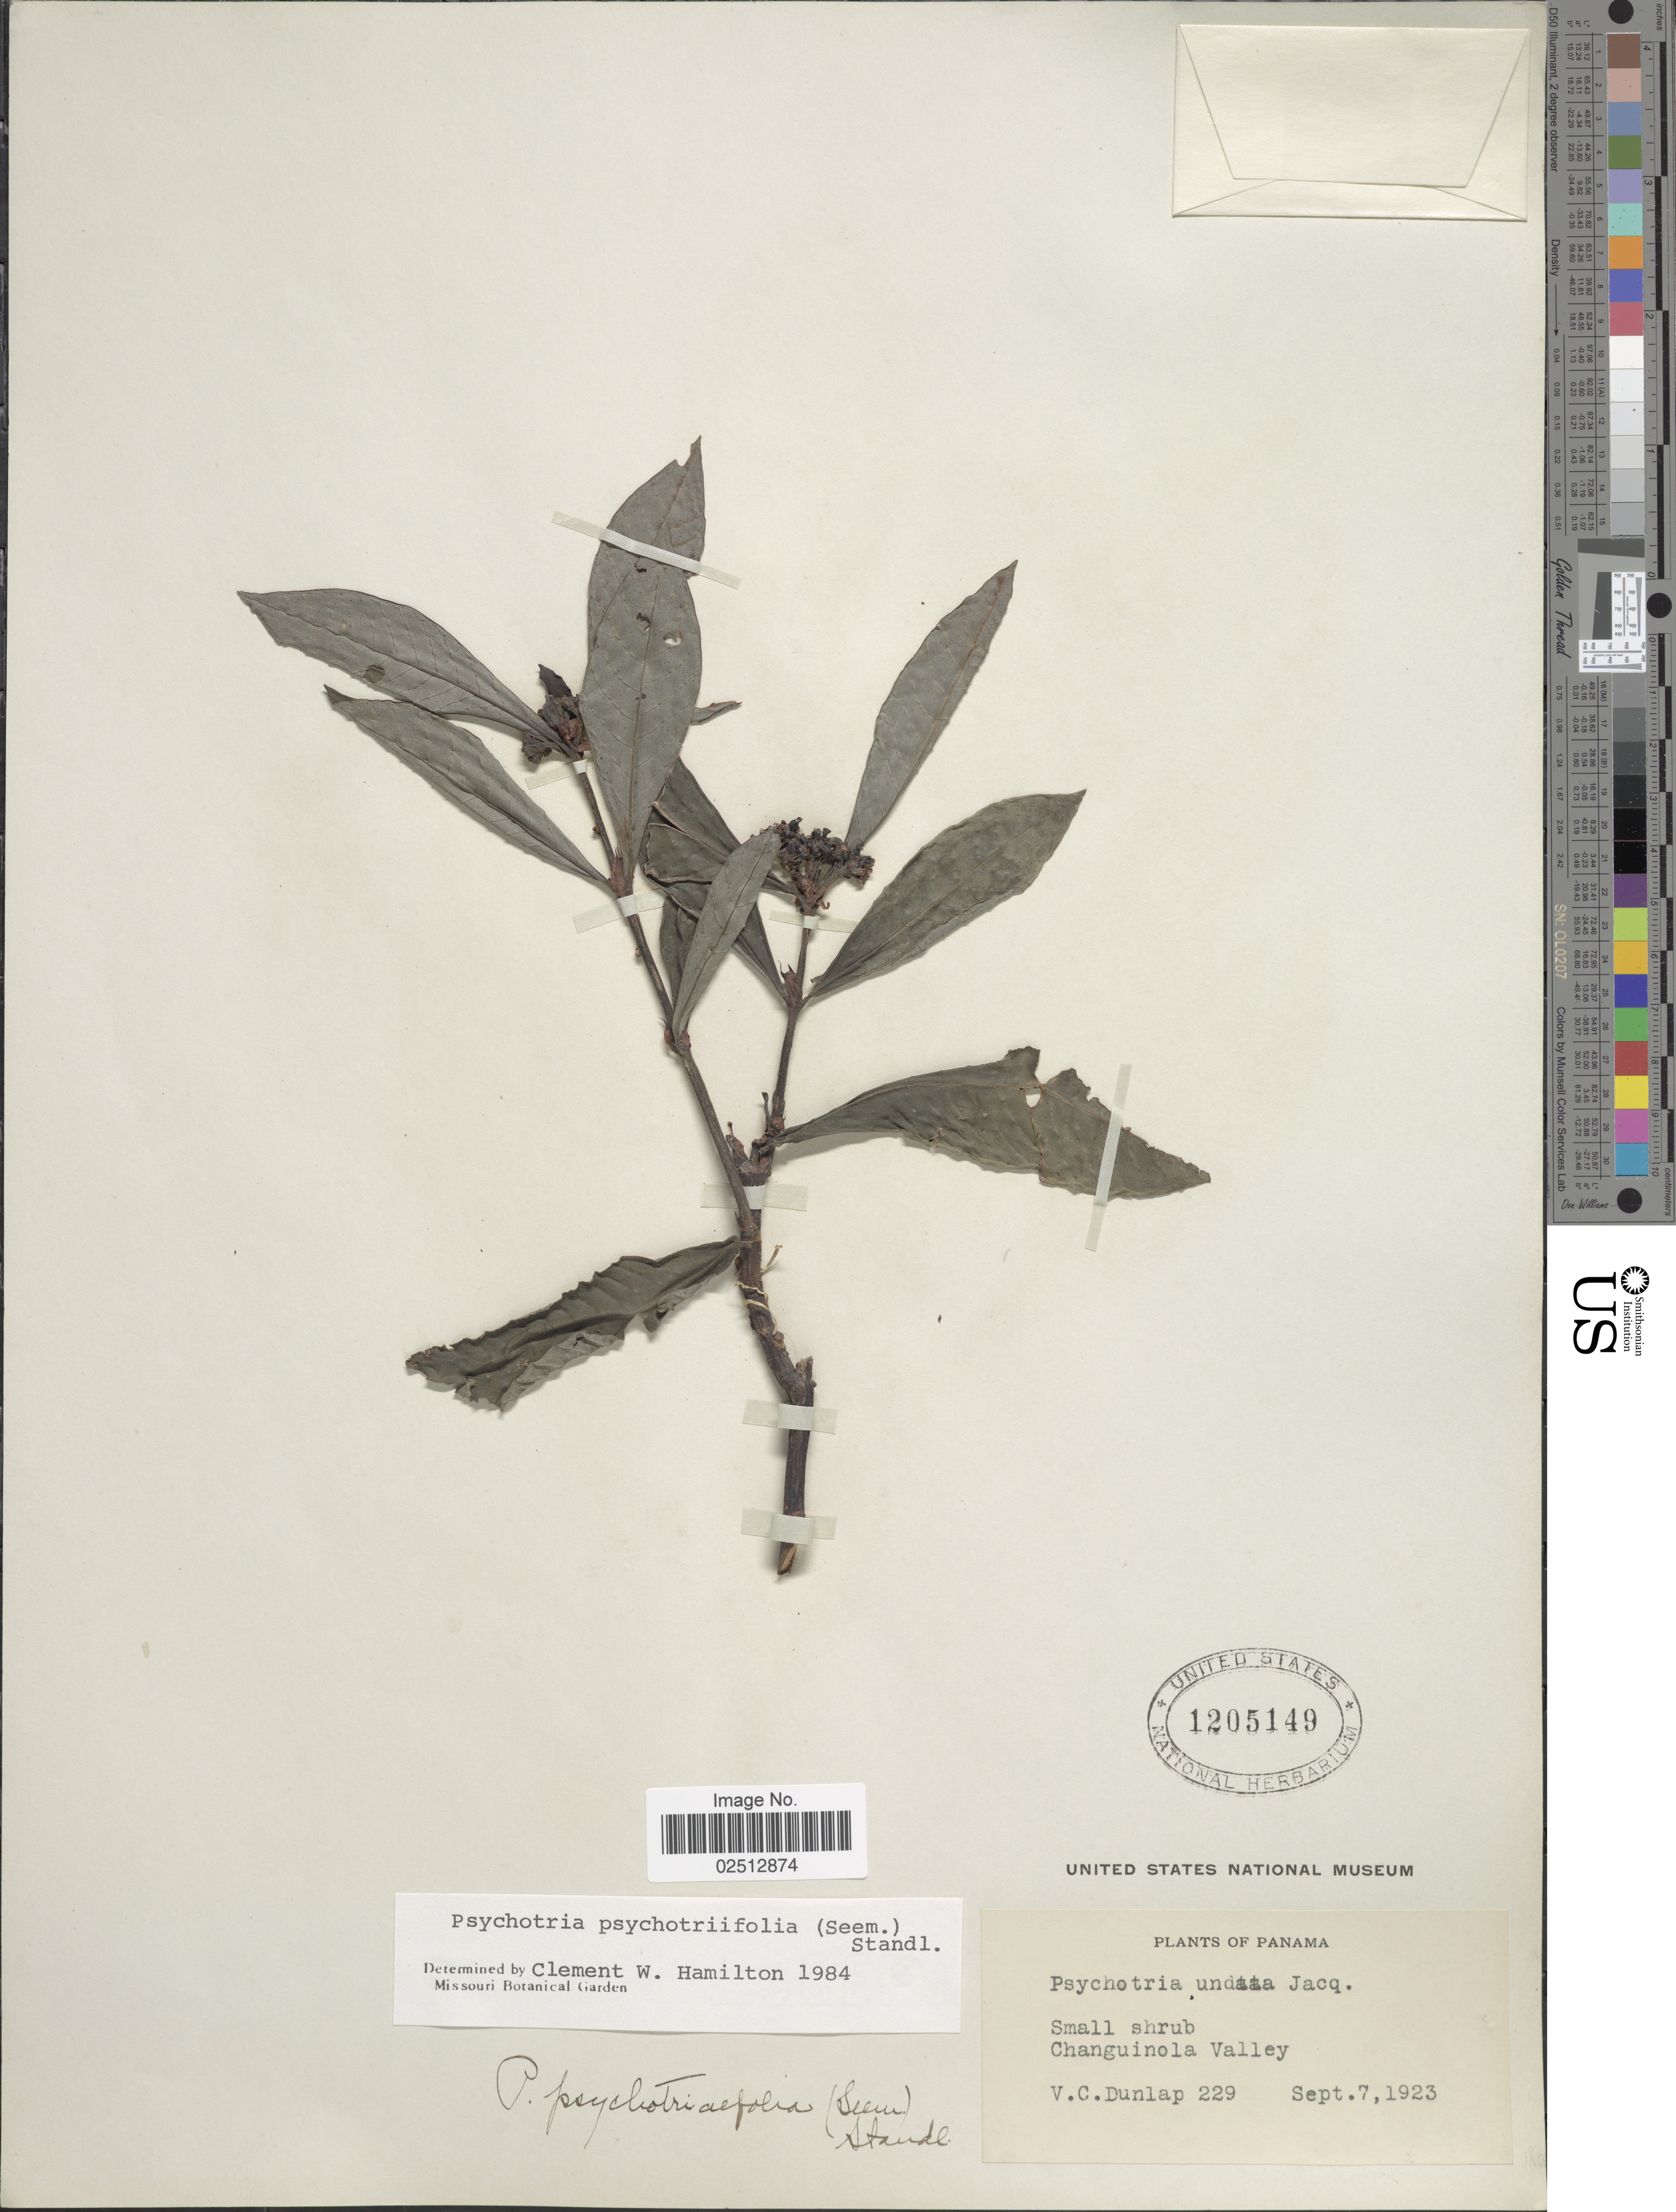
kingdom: Plantae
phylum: Tracheophyta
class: Magnoliopsida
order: Gentianales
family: Rubiaceae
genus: Psychotria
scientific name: Psychotria psychotriaefolia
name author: (Seem.) Standl.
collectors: V. C. Dunlap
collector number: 229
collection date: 1923-09-07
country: Panama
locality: Changuinola Valley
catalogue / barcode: US 1205149